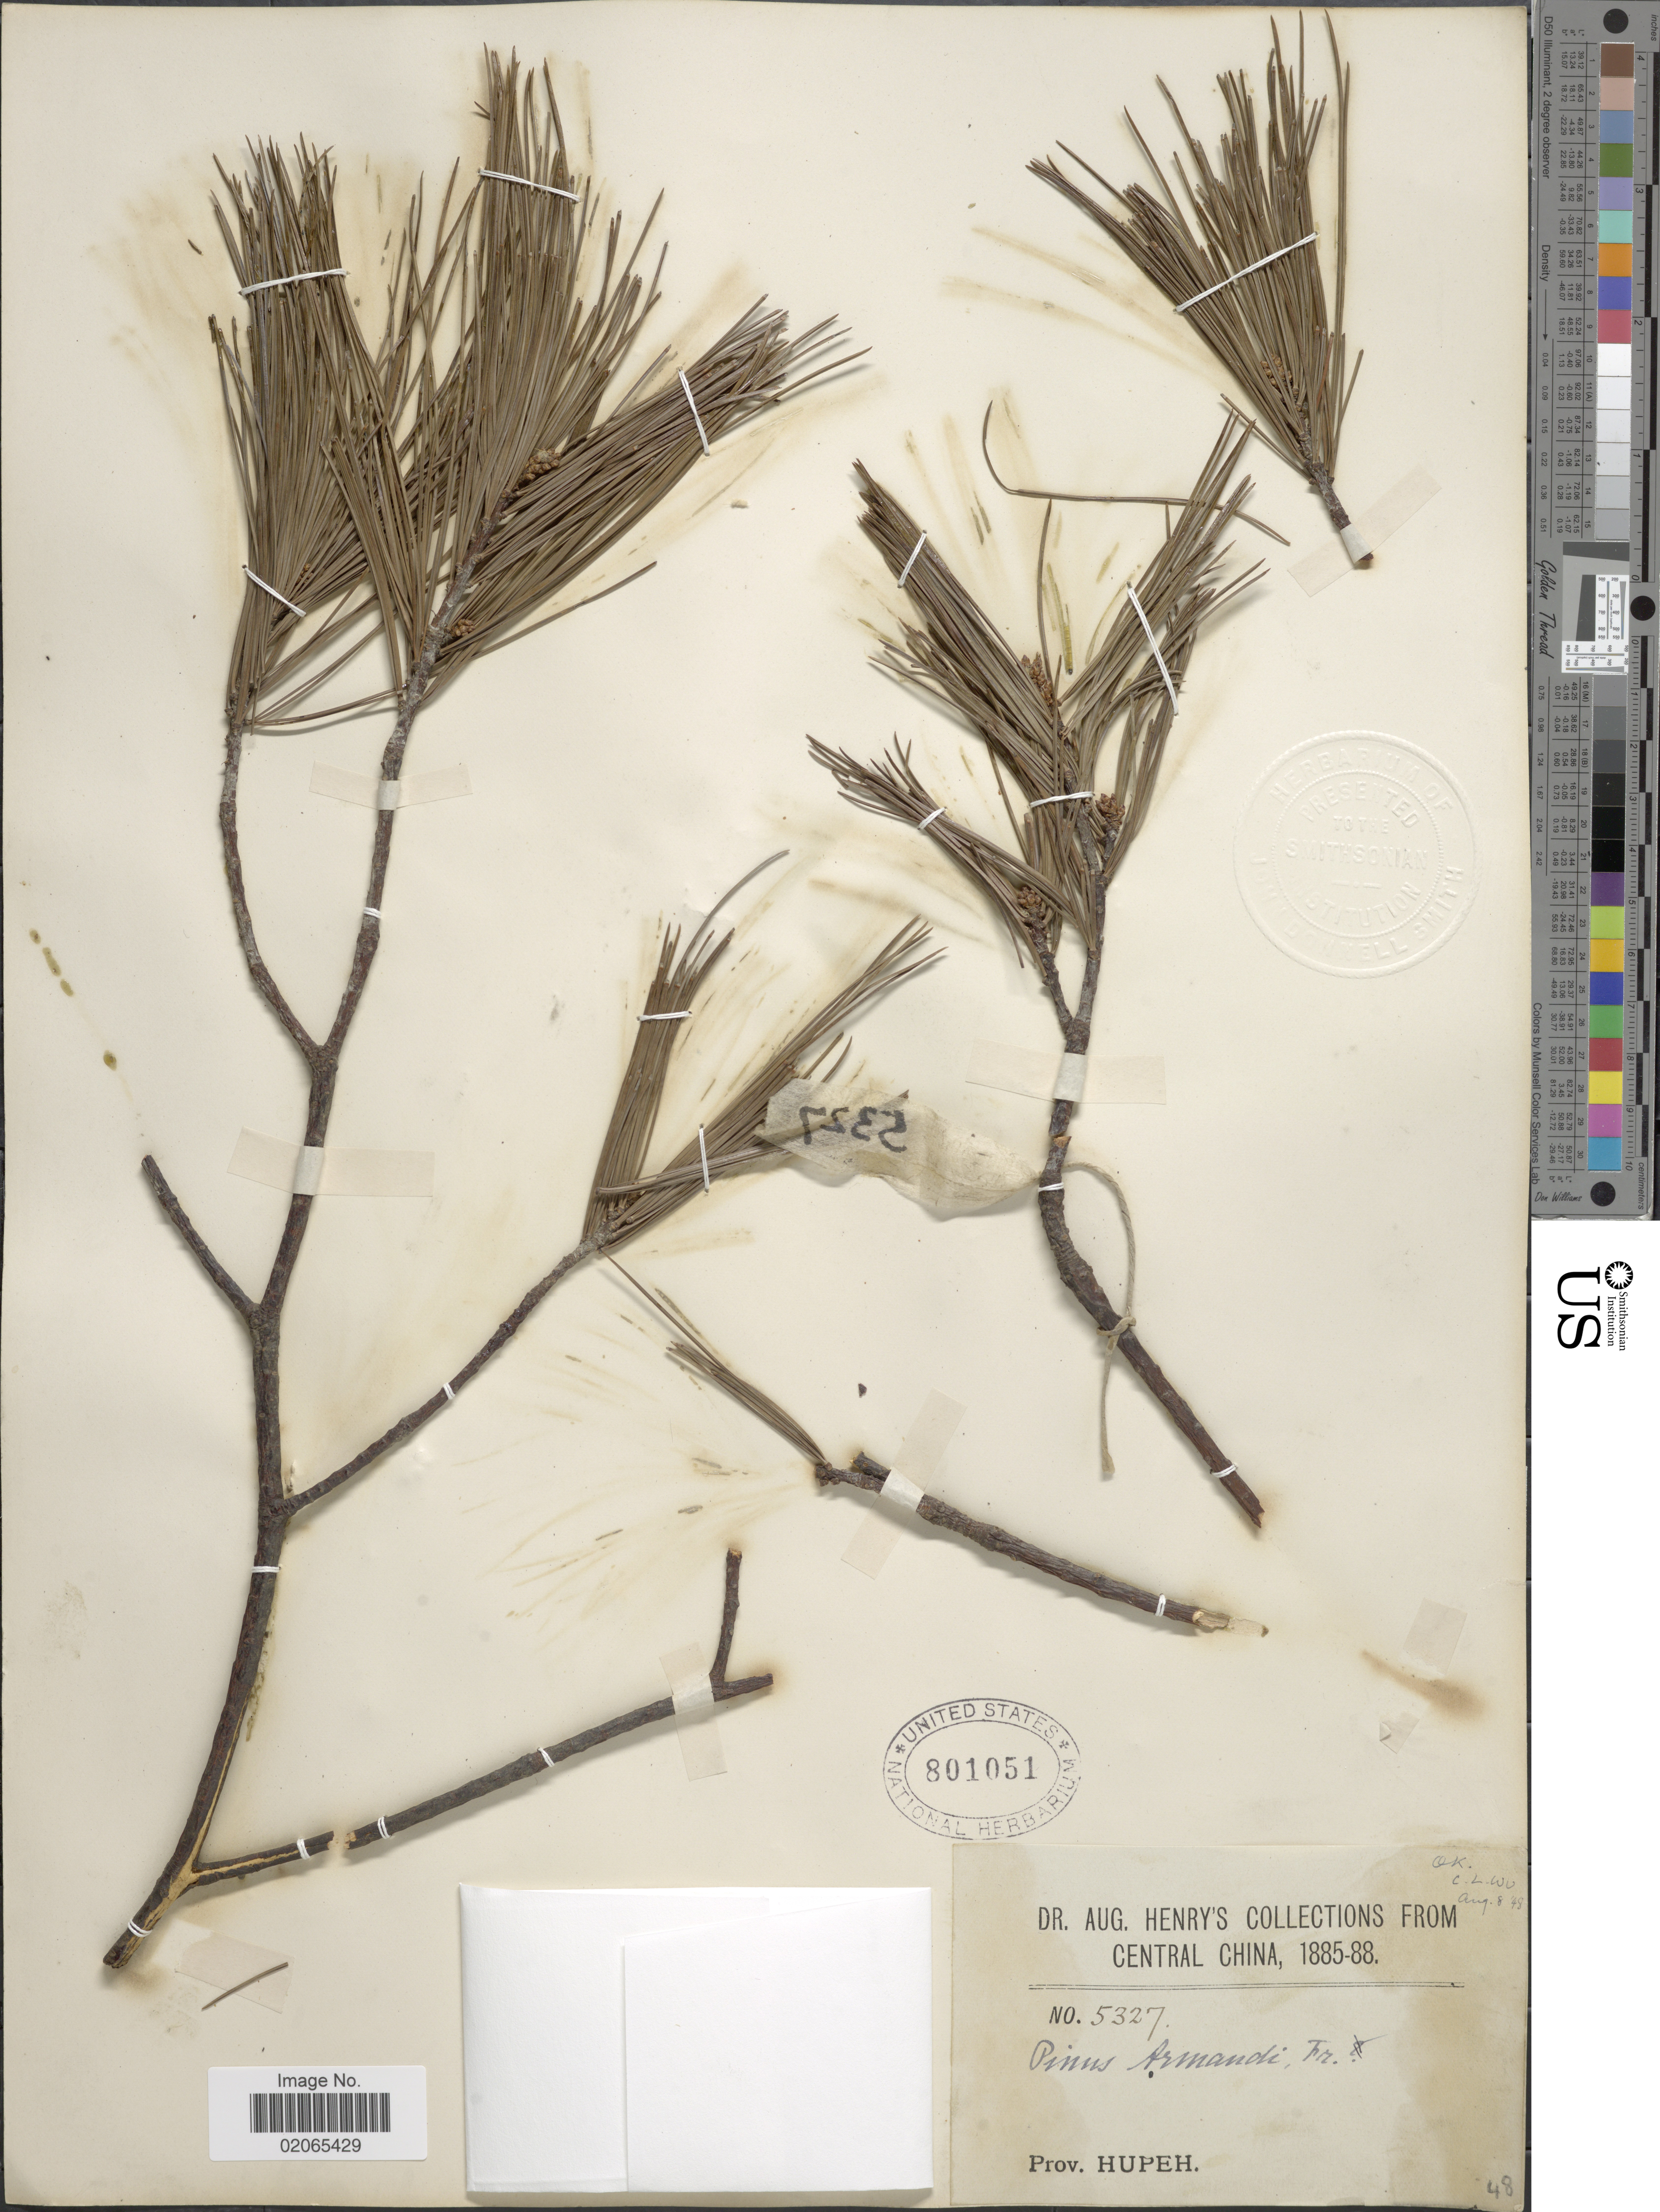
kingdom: Plantae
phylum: Tracheophyta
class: Pinopsida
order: Pinales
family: Pinaceae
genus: Pinus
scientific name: Pinus armandii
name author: Franch.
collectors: A. Henry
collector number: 5327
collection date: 1885/1888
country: China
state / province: Hubei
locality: Hupeh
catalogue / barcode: US 801051